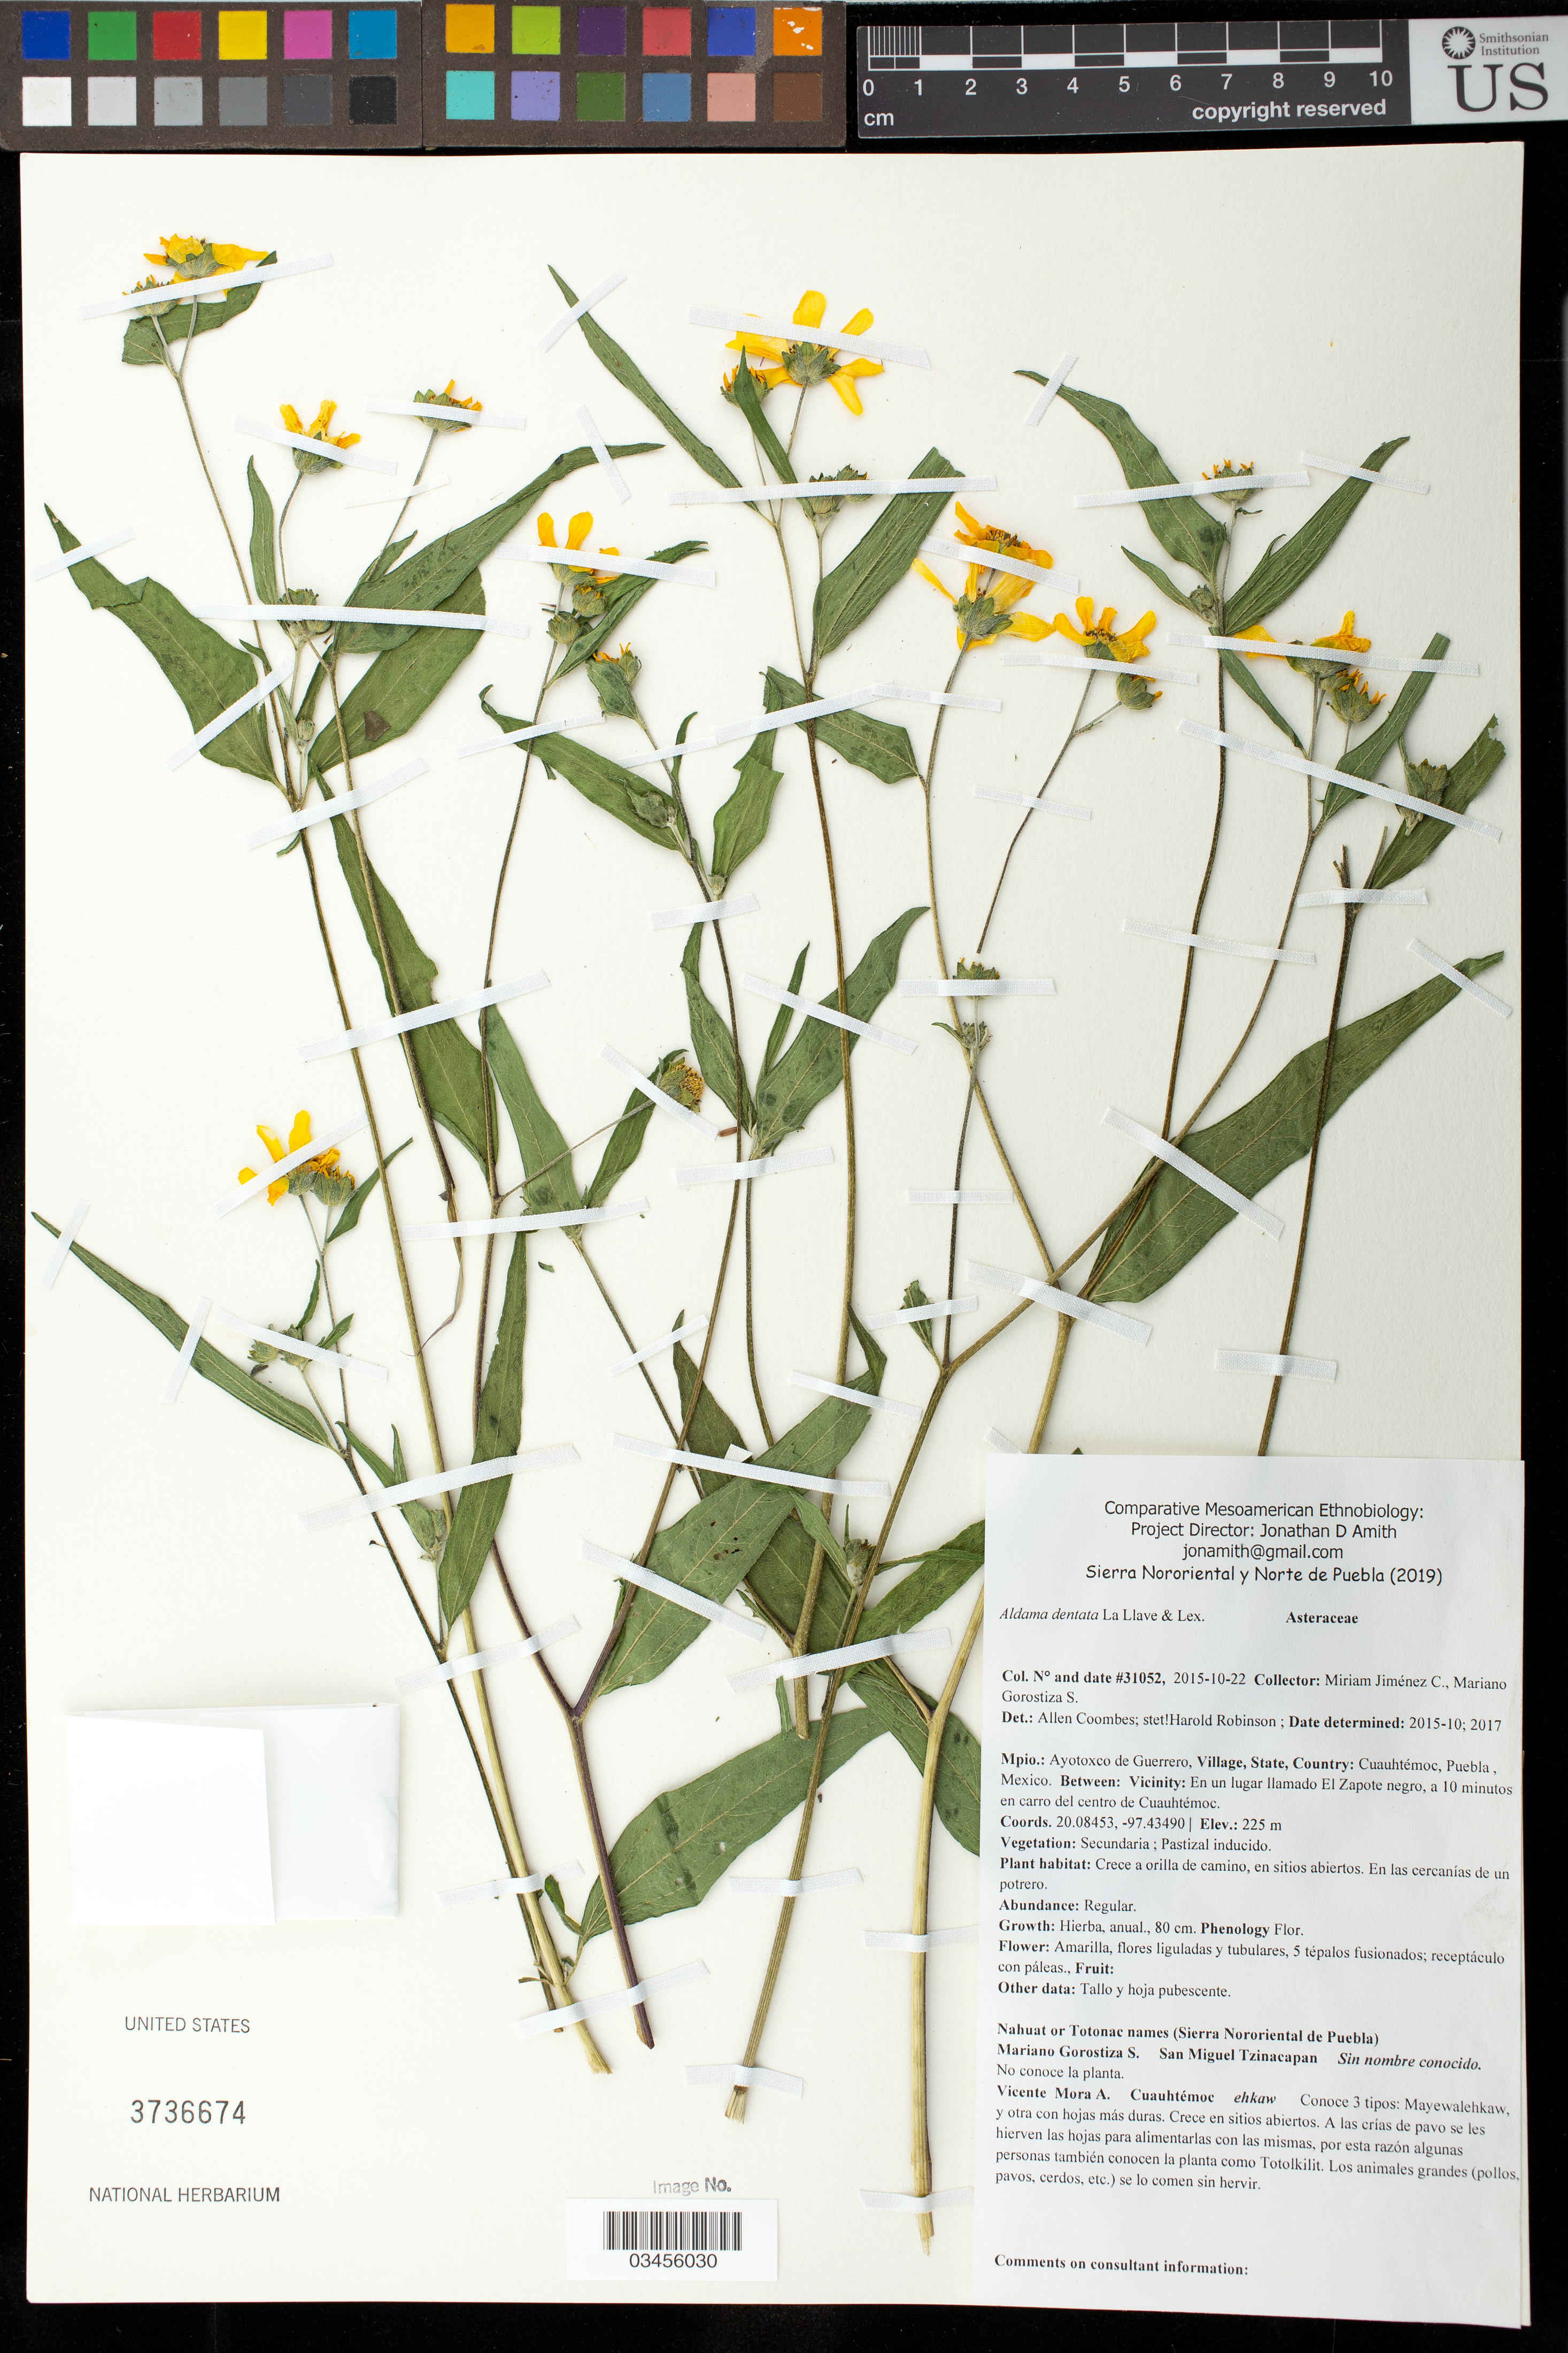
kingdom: Plantae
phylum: Tracheophyta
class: Magnoliopsida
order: Asterales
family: Asteraceae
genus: Aldama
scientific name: Aldama dentata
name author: La Llave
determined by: Robinson, Harold E., (US)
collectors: M. Jiménez Chimil & M. Gorostiza S.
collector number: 31052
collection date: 2015-10-22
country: México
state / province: Puebla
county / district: Ayotoxco de Guerrero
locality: PUEBLO: Cuauhtémoc; LOCALIDAD EXACTA: El Zapote Negro, a 10 minutos en carro del centro de Cuauhtémoc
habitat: Pastizal inducido | A orilla de camino, en sitios abiertos. En las cercanías de un potrero.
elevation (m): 225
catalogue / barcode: US 3736674